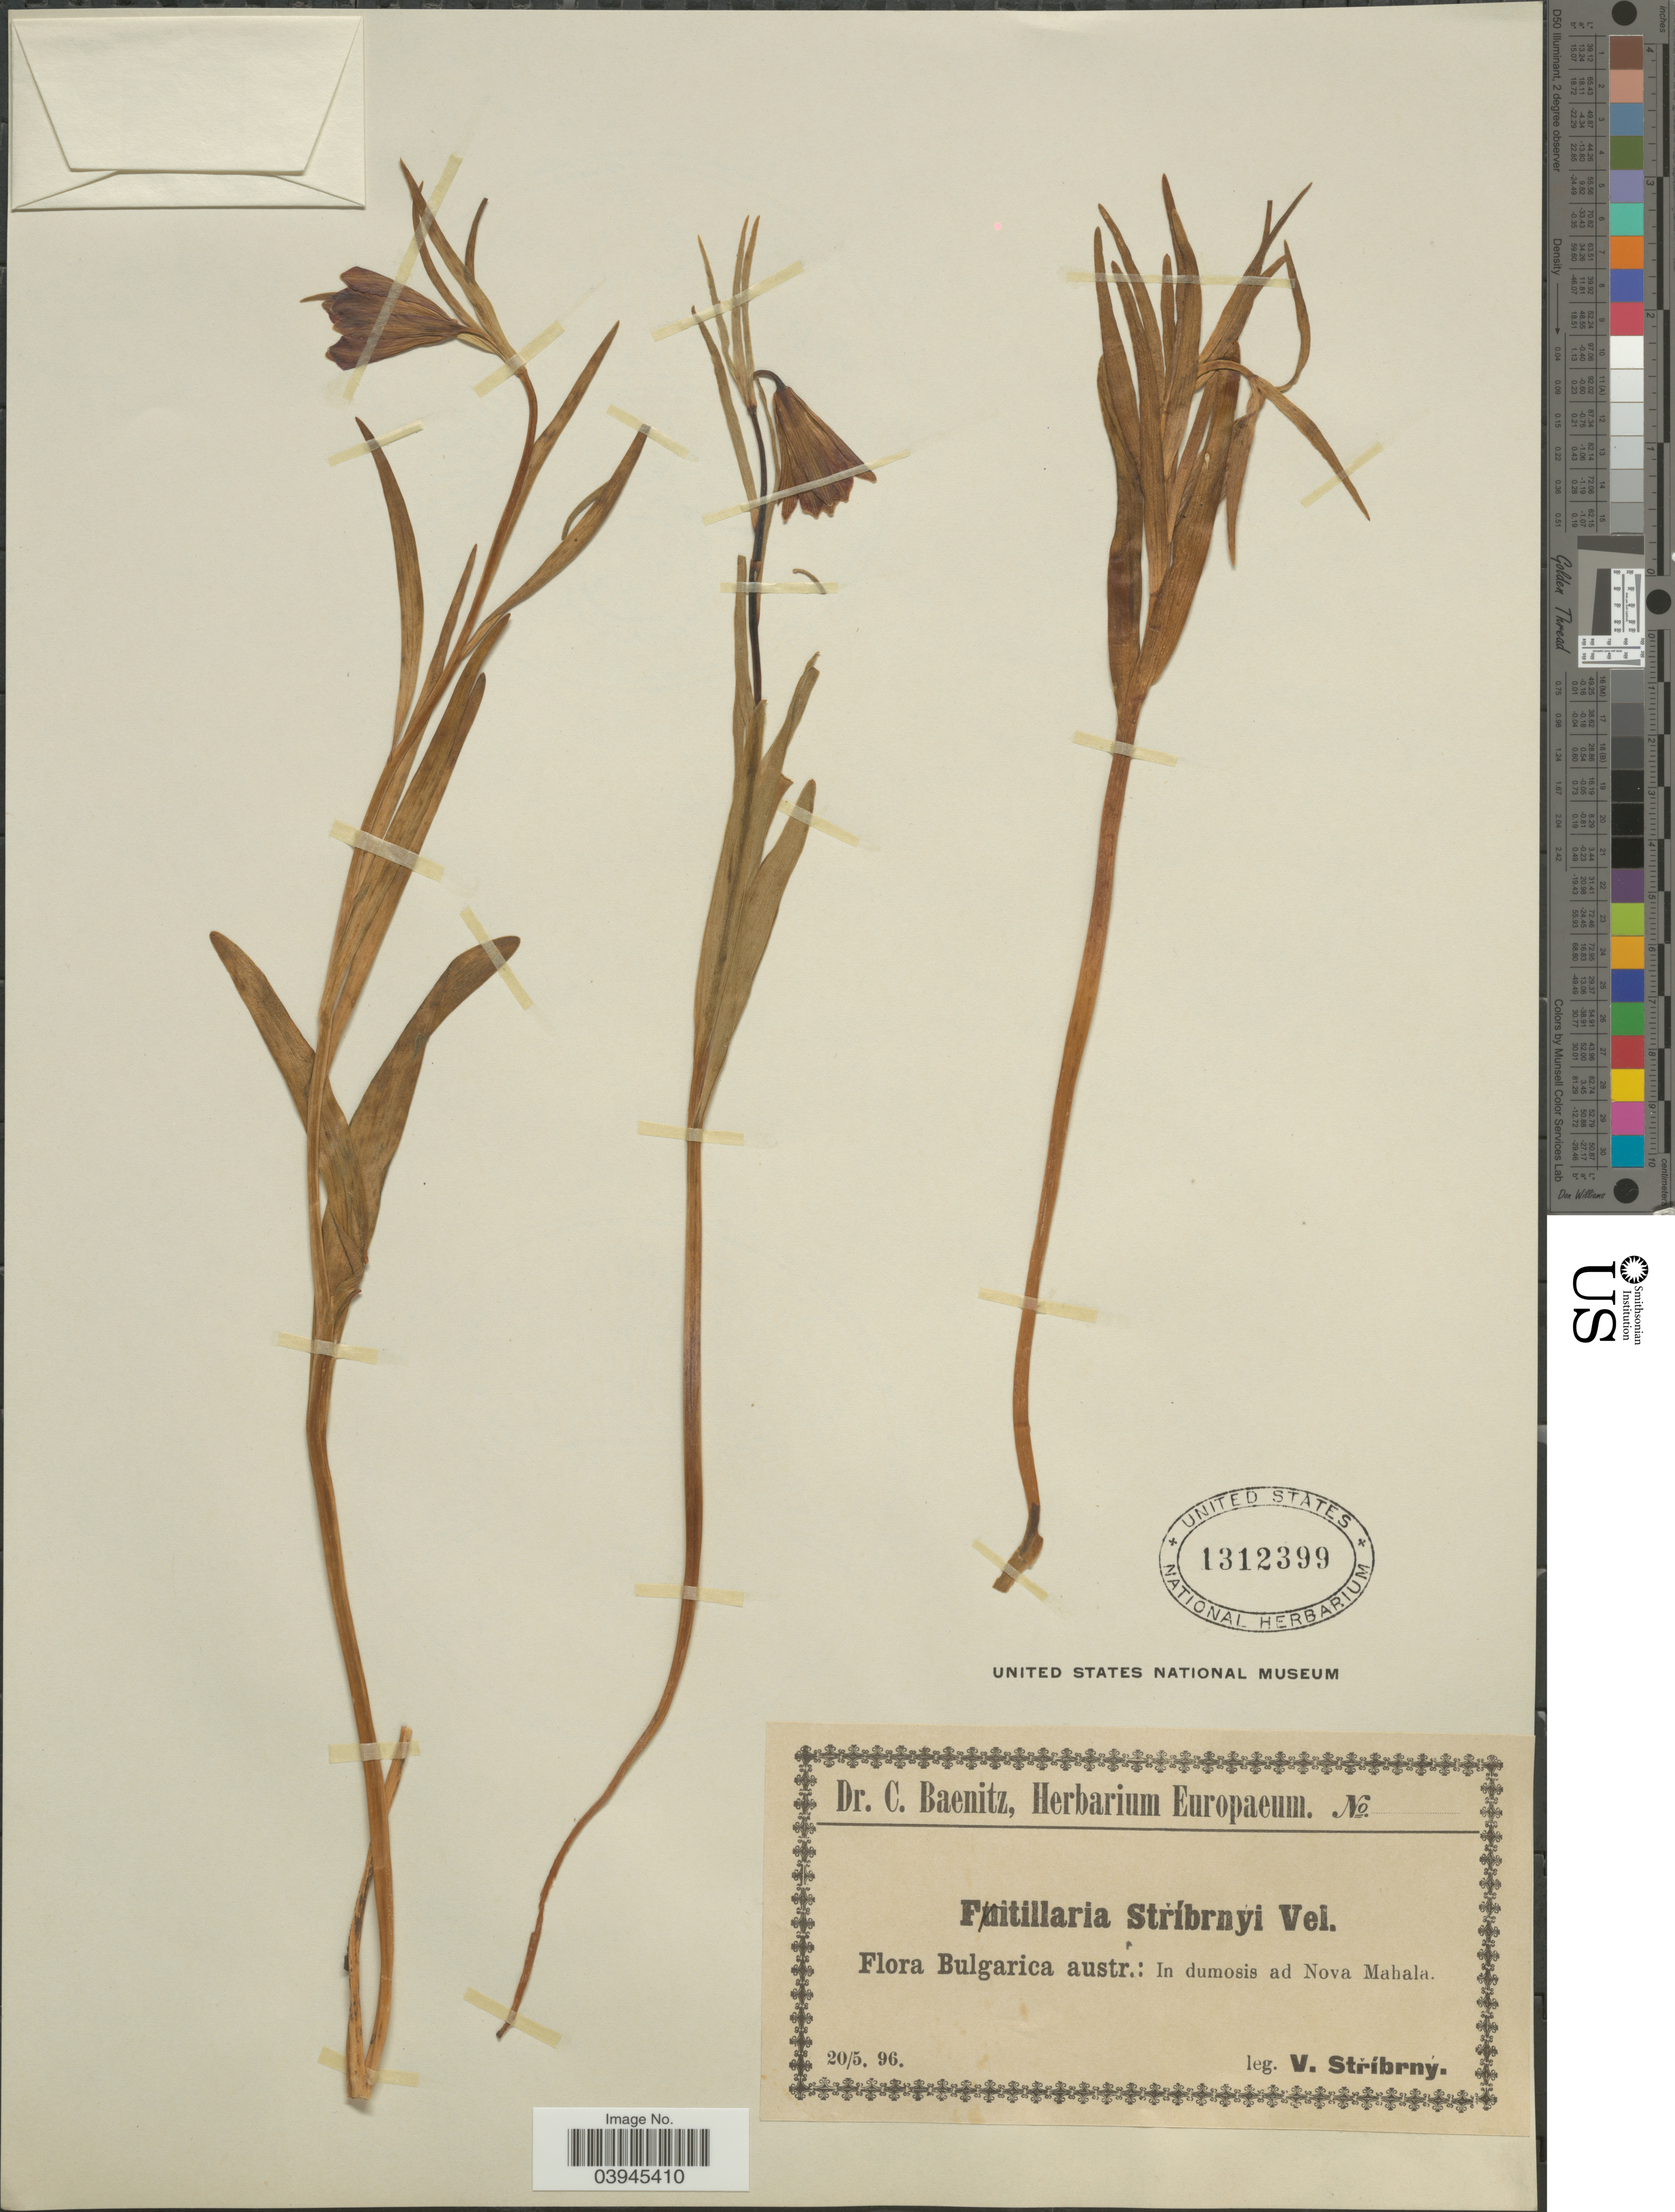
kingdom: Plantae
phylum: Tracheophyta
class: Liliopsida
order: Liliales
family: Liliaceae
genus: Fritillaria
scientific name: Fritillaria stribrnyi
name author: Velen.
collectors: V. Stribrny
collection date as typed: Transcribed d/m/y: 20/5/96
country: Bulgaria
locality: Bulgarica austr.: In dumosis ad Nova Mahala.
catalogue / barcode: US 1312399